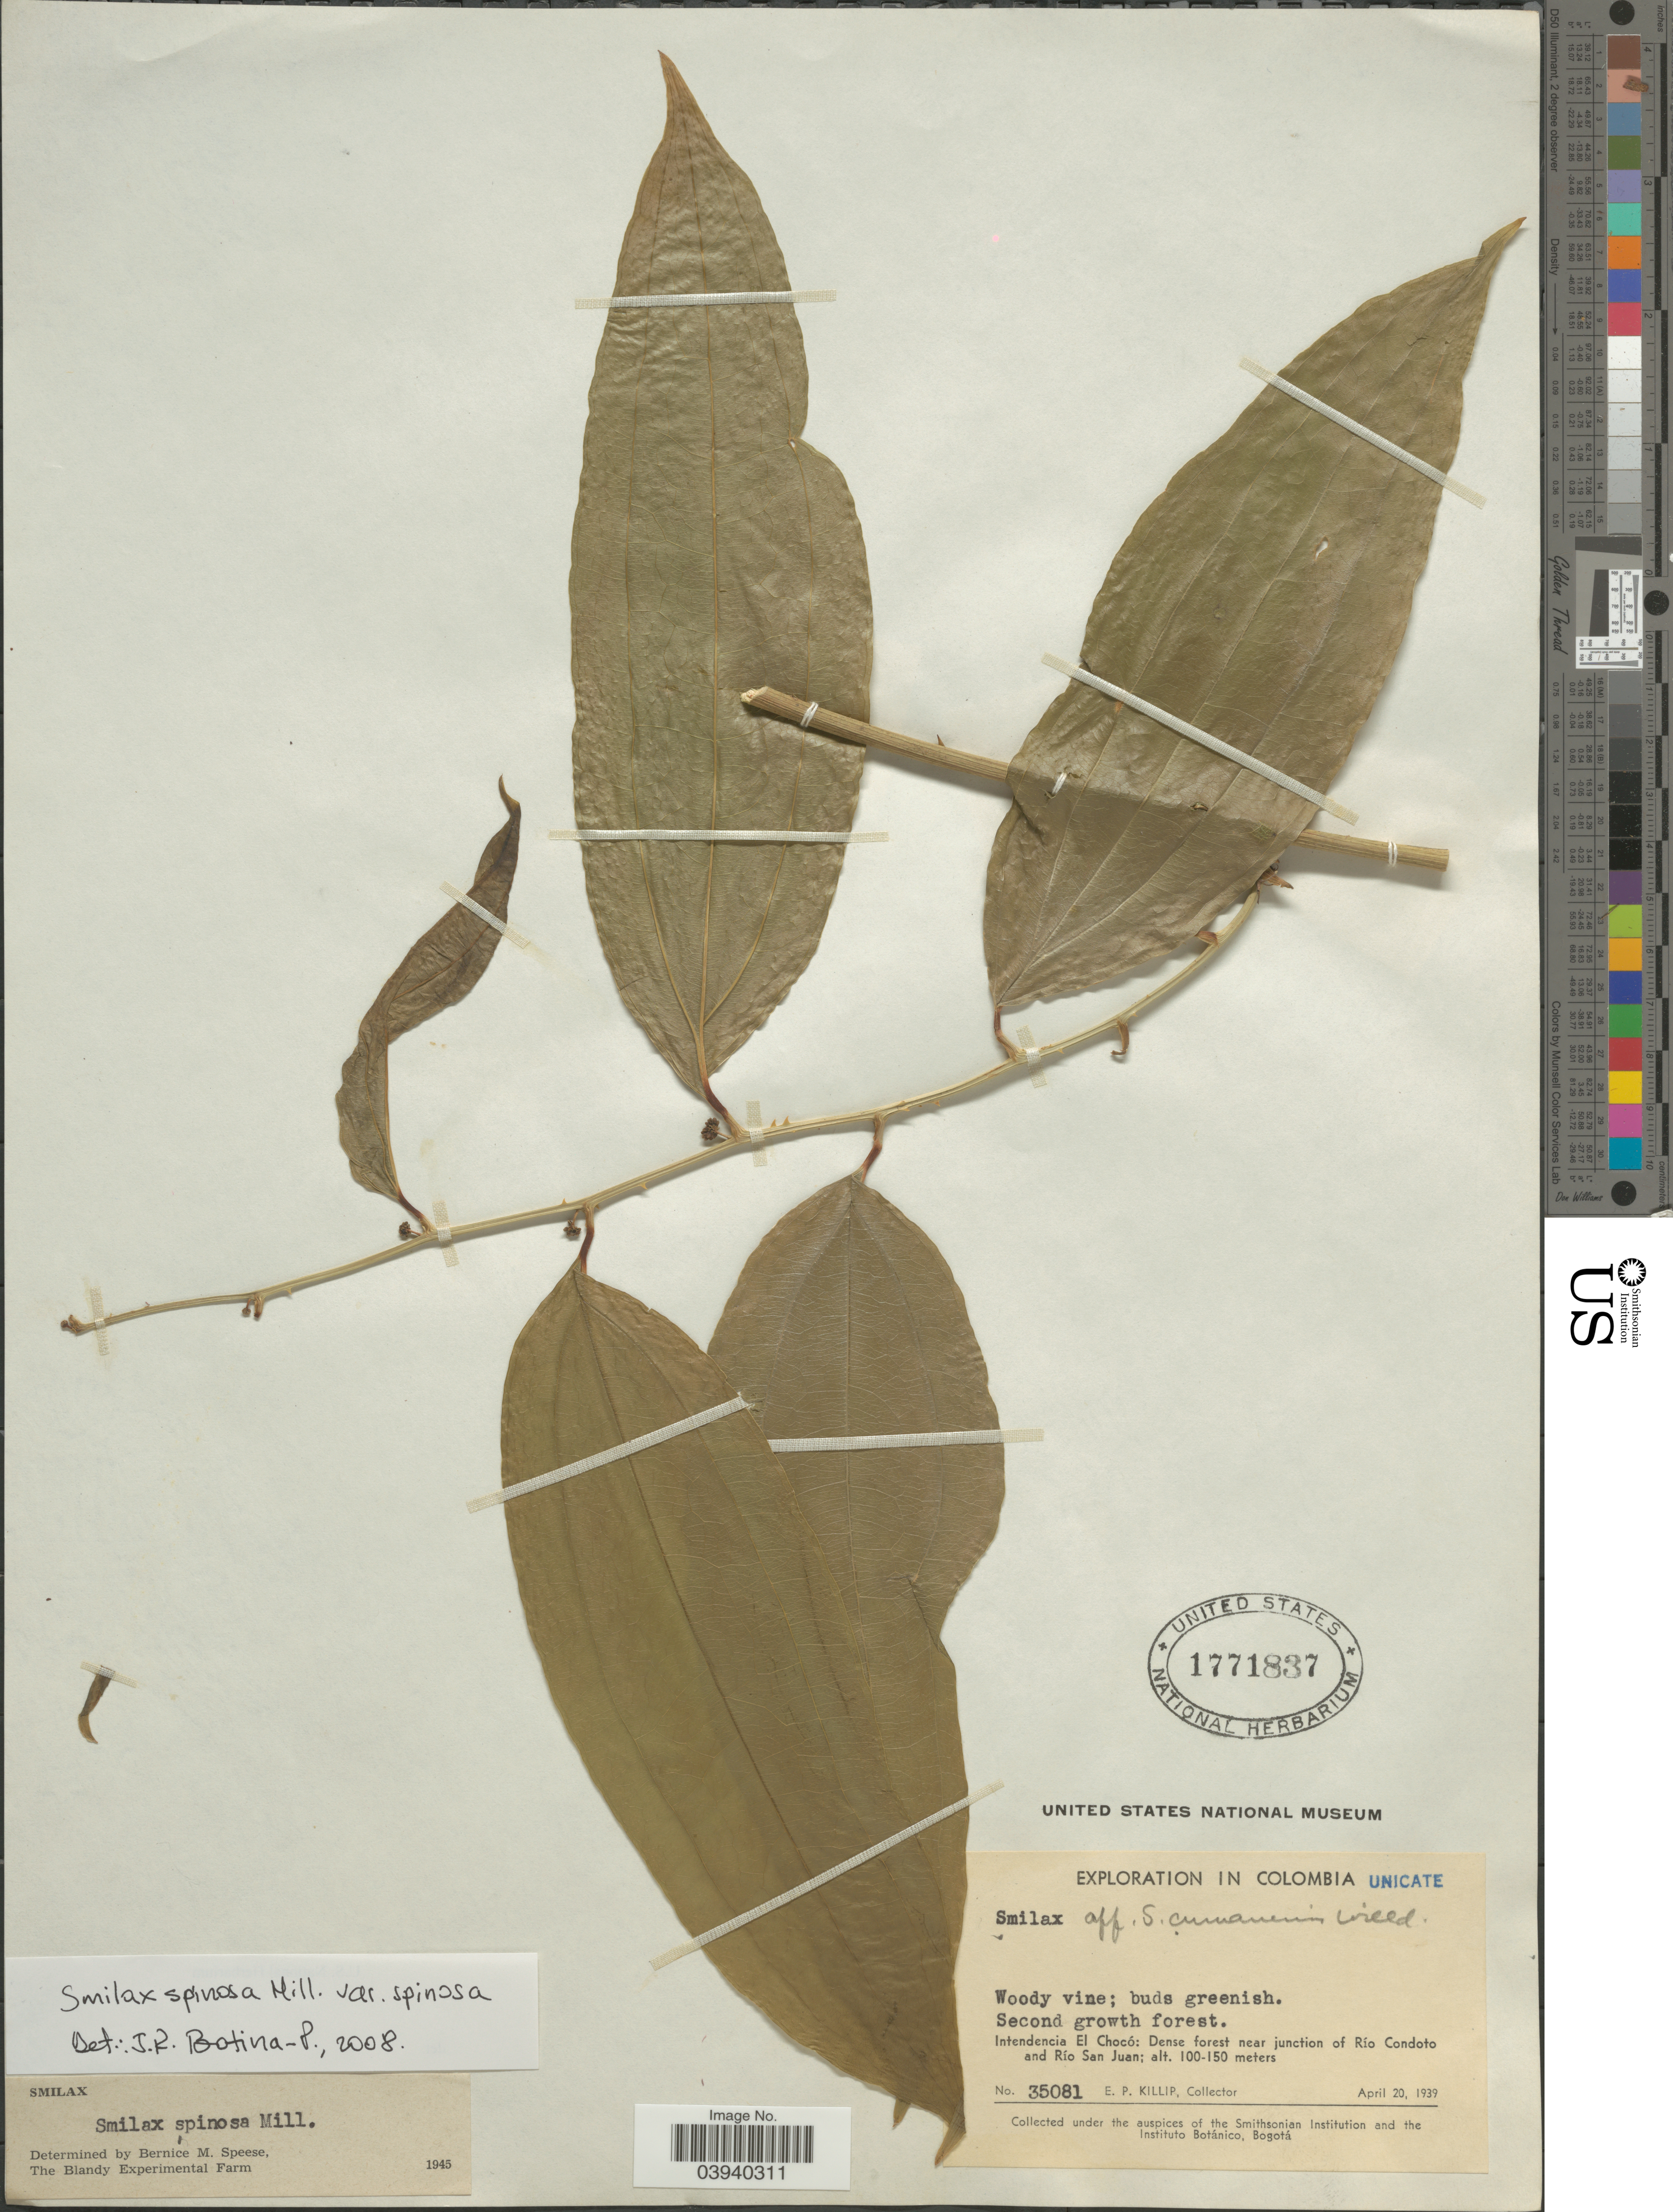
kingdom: Plantae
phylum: Tracheophyta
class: Liliopsida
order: Liliales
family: Smilacaceae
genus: Smilax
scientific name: Smilax spinosa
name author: Mill.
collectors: E. P. Killip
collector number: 35081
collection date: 1939-04-20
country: Colombia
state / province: Chocó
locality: Intendencia El Chocó: Dense forest near junction of Rio Condoto and Río San Juan.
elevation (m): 100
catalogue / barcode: US 1771837